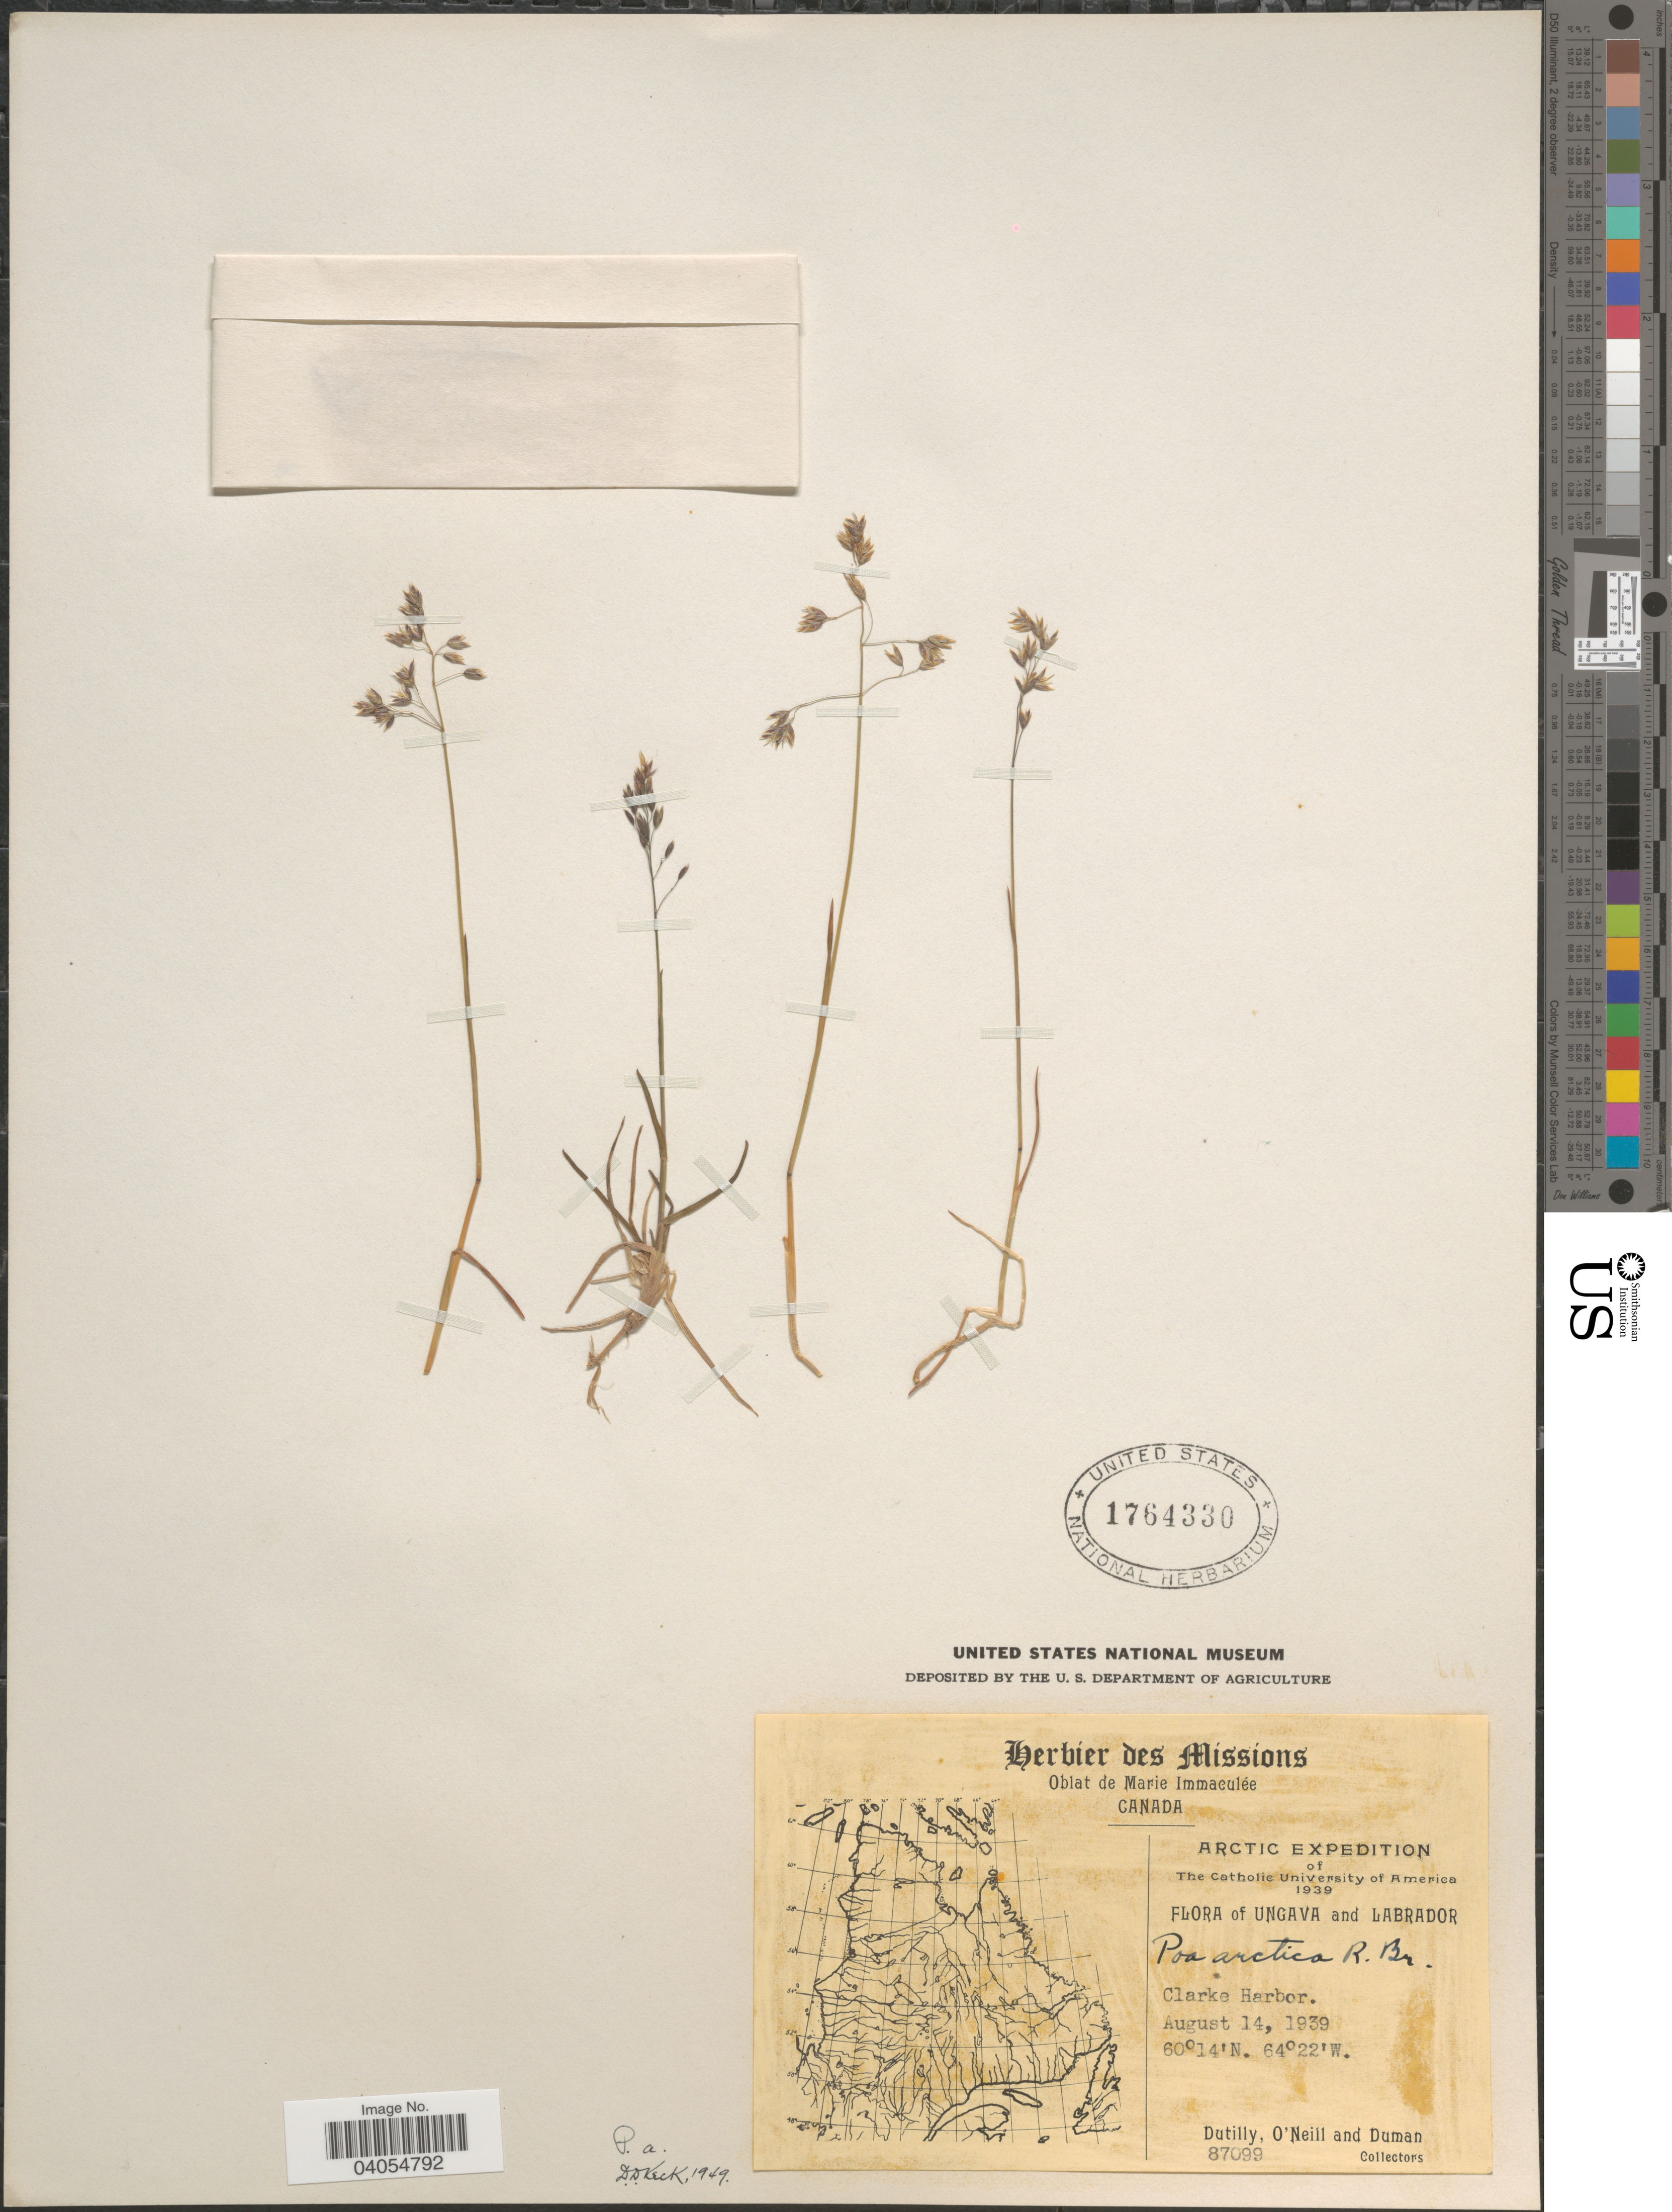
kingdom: Plantae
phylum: Tracheophyta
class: Liliopsida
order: Poales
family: Poaceae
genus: Poa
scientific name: Poa arctica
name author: R. Br.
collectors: -. Dutilly, -. O'Neill & -. Duman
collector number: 87099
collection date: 1939-08-14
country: Canada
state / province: Newfoundland and Labrador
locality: Ungava and Labrador. Clarke Harbor.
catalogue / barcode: US 1764330